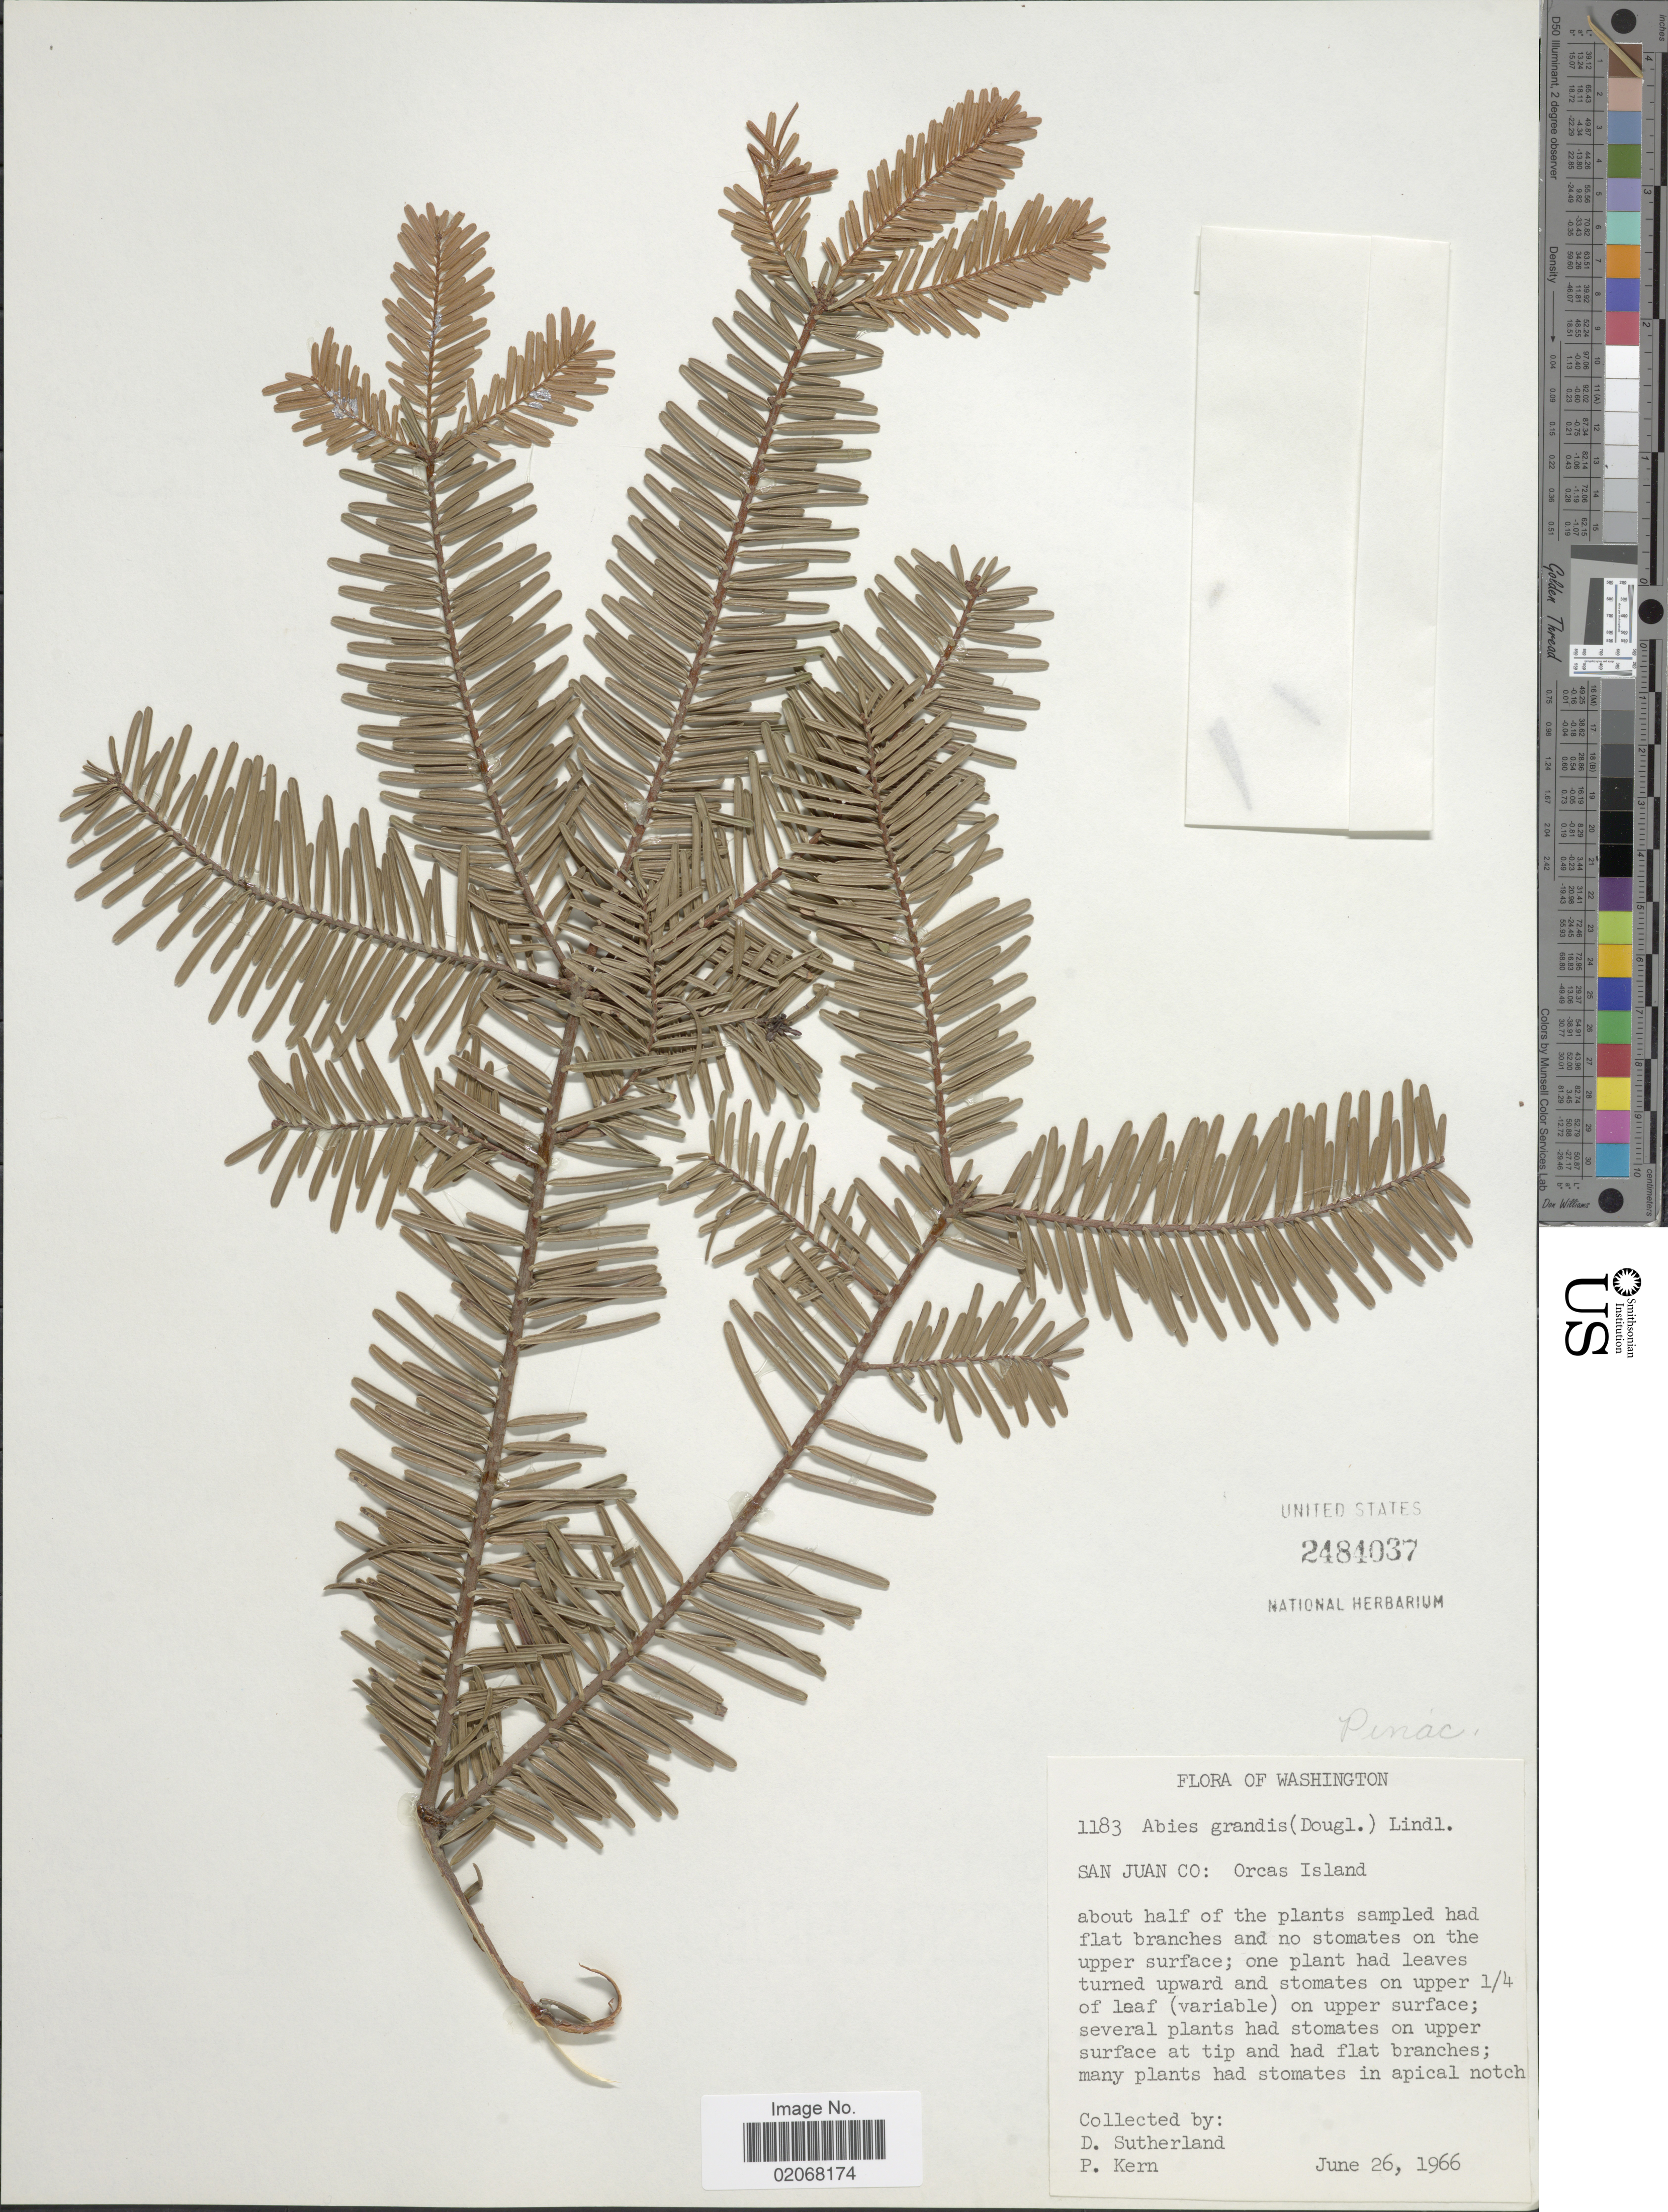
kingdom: Plantae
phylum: Tracheophyta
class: Pinopsida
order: Pinales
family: Pinaceae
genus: Abies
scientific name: Abies grandis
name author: (Douglas ex D. Don) Lindl.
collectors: D. Sutherland & P. M. Kern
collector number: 1183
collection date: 1966-06-26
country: United States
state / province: Washington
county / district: San Juan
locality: San Juan Co, Orcas Island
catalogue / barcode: US 2484037